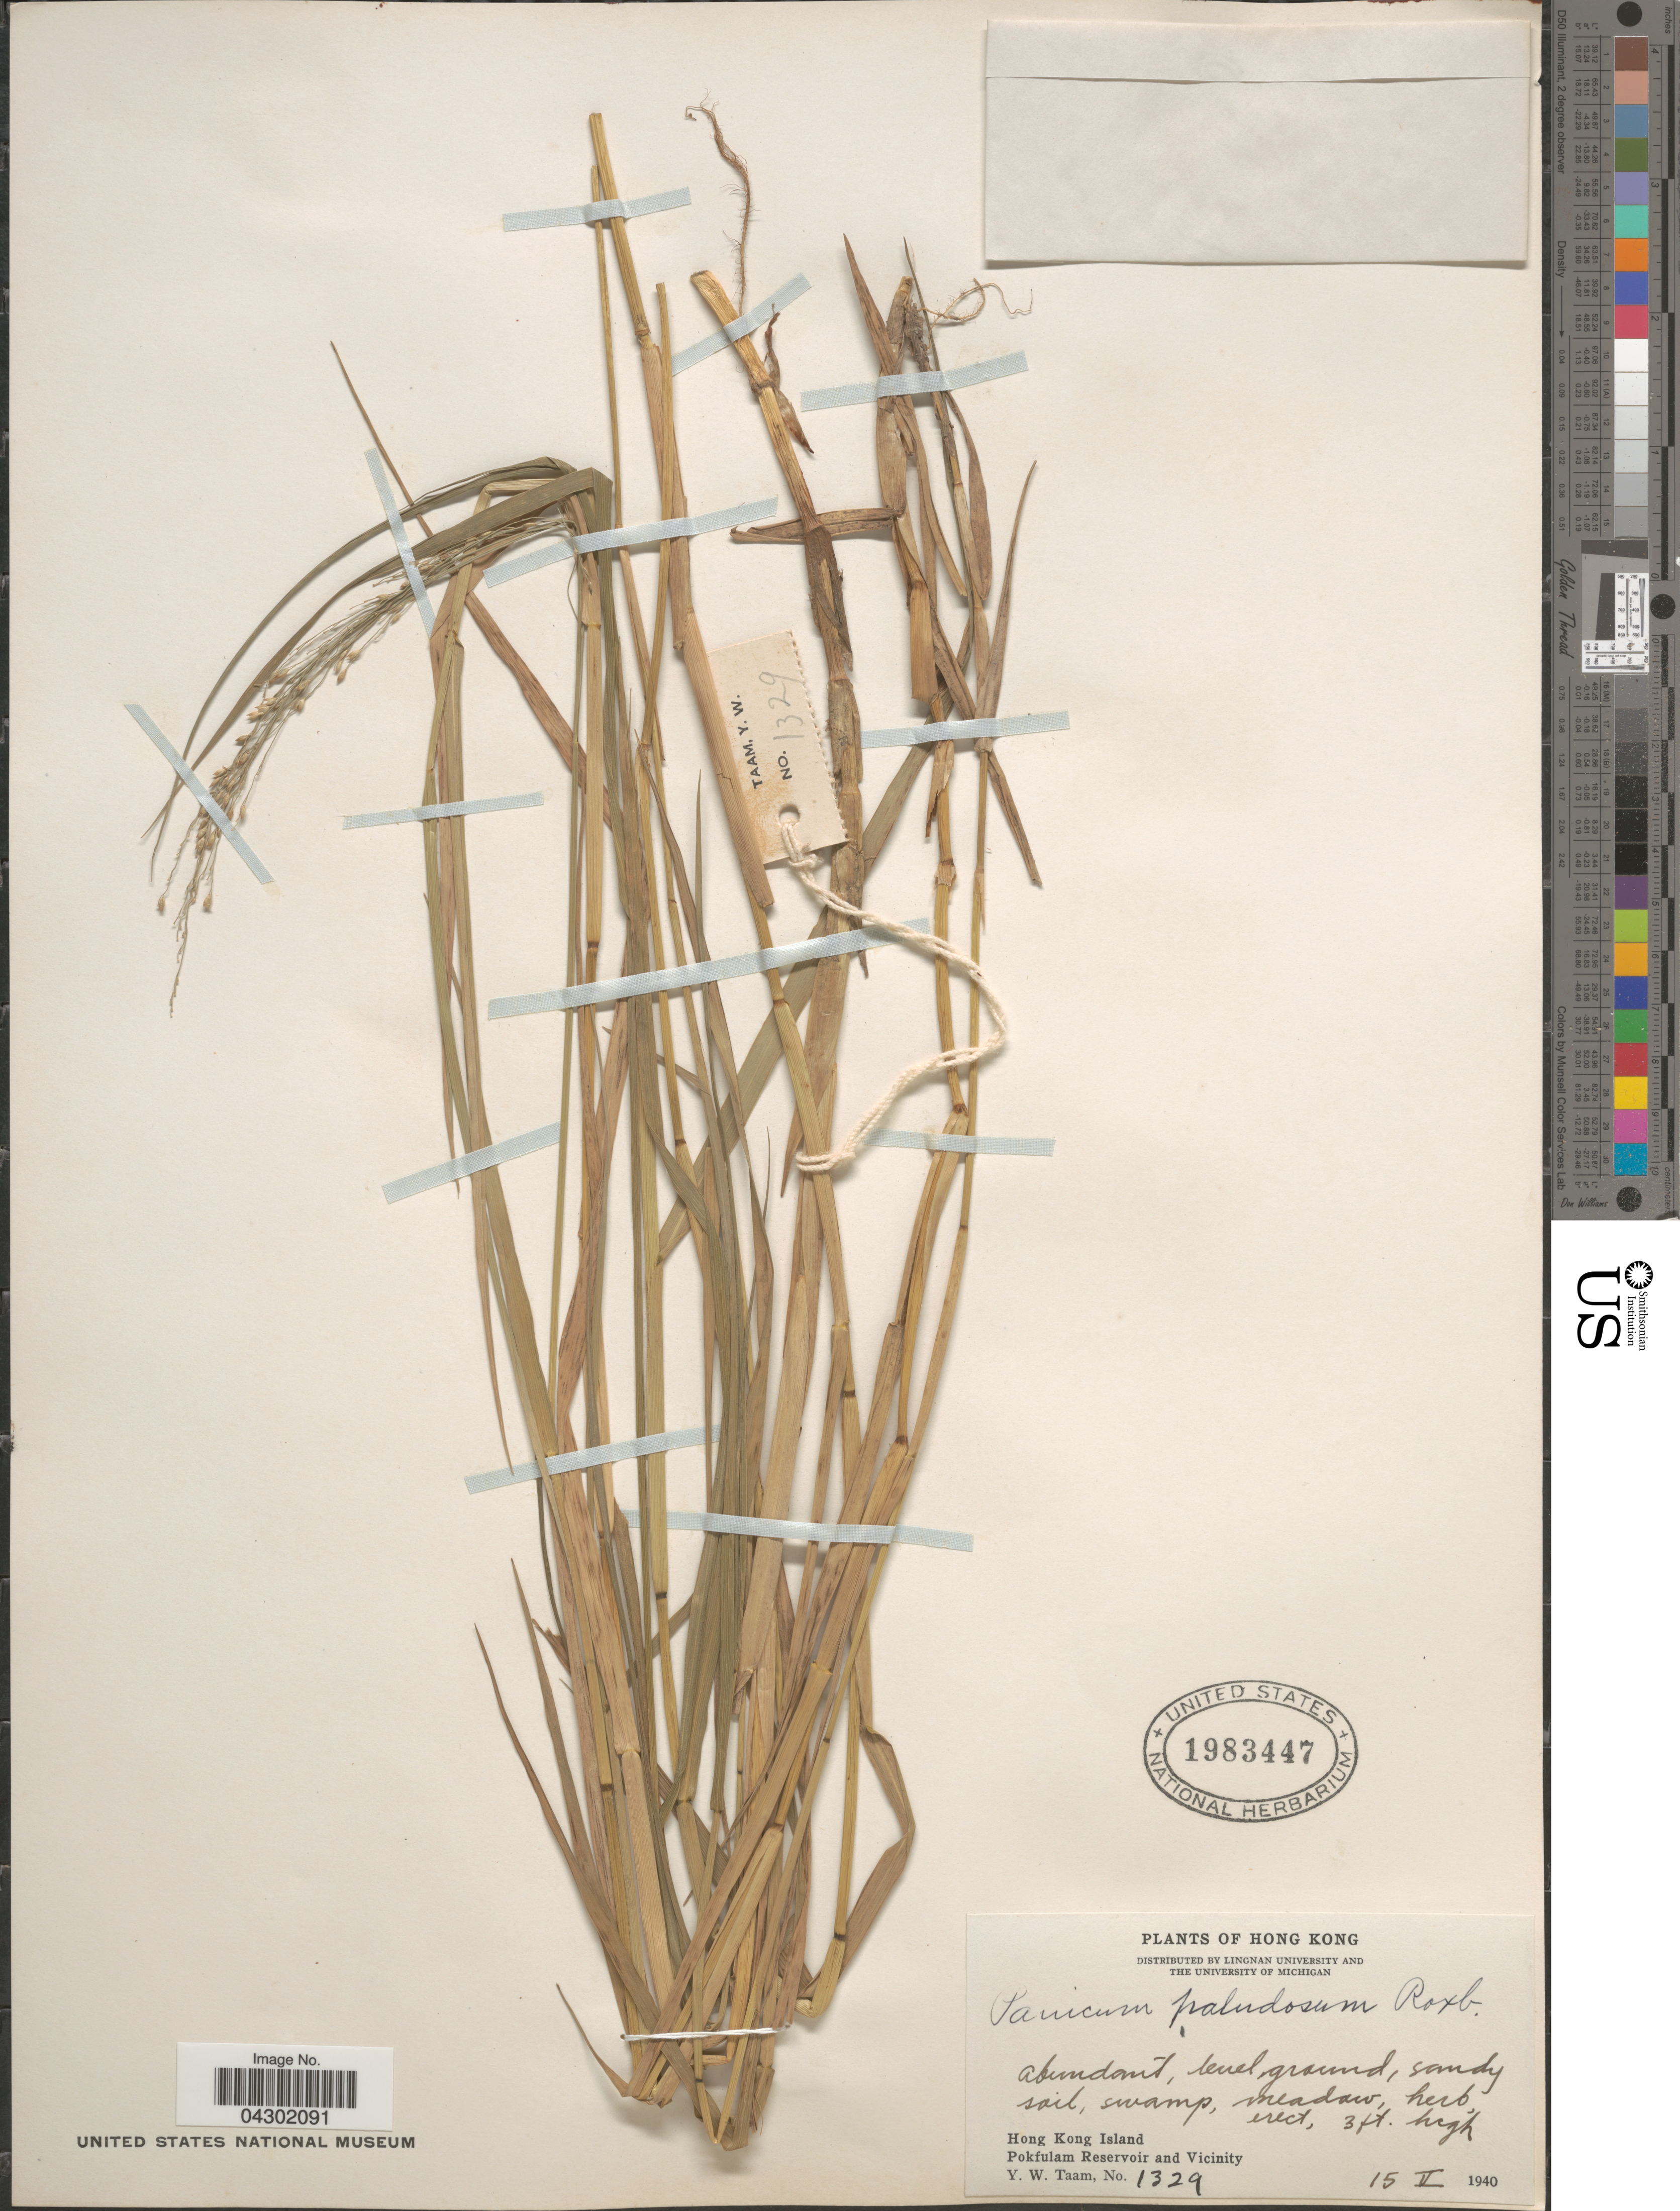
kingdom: Plantae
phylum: Tracheophyta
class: Liliopsida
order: Poales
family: Poaceae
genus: Panicum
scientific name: Panicum paludosum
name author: Roxb.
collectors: Y. W. Taam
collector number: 1329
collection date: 1940-05-15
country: China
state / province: Hong Kong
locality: Hong Kong Island. Pokfulam Reservoir and Vicinity.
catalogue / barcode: US 1983447